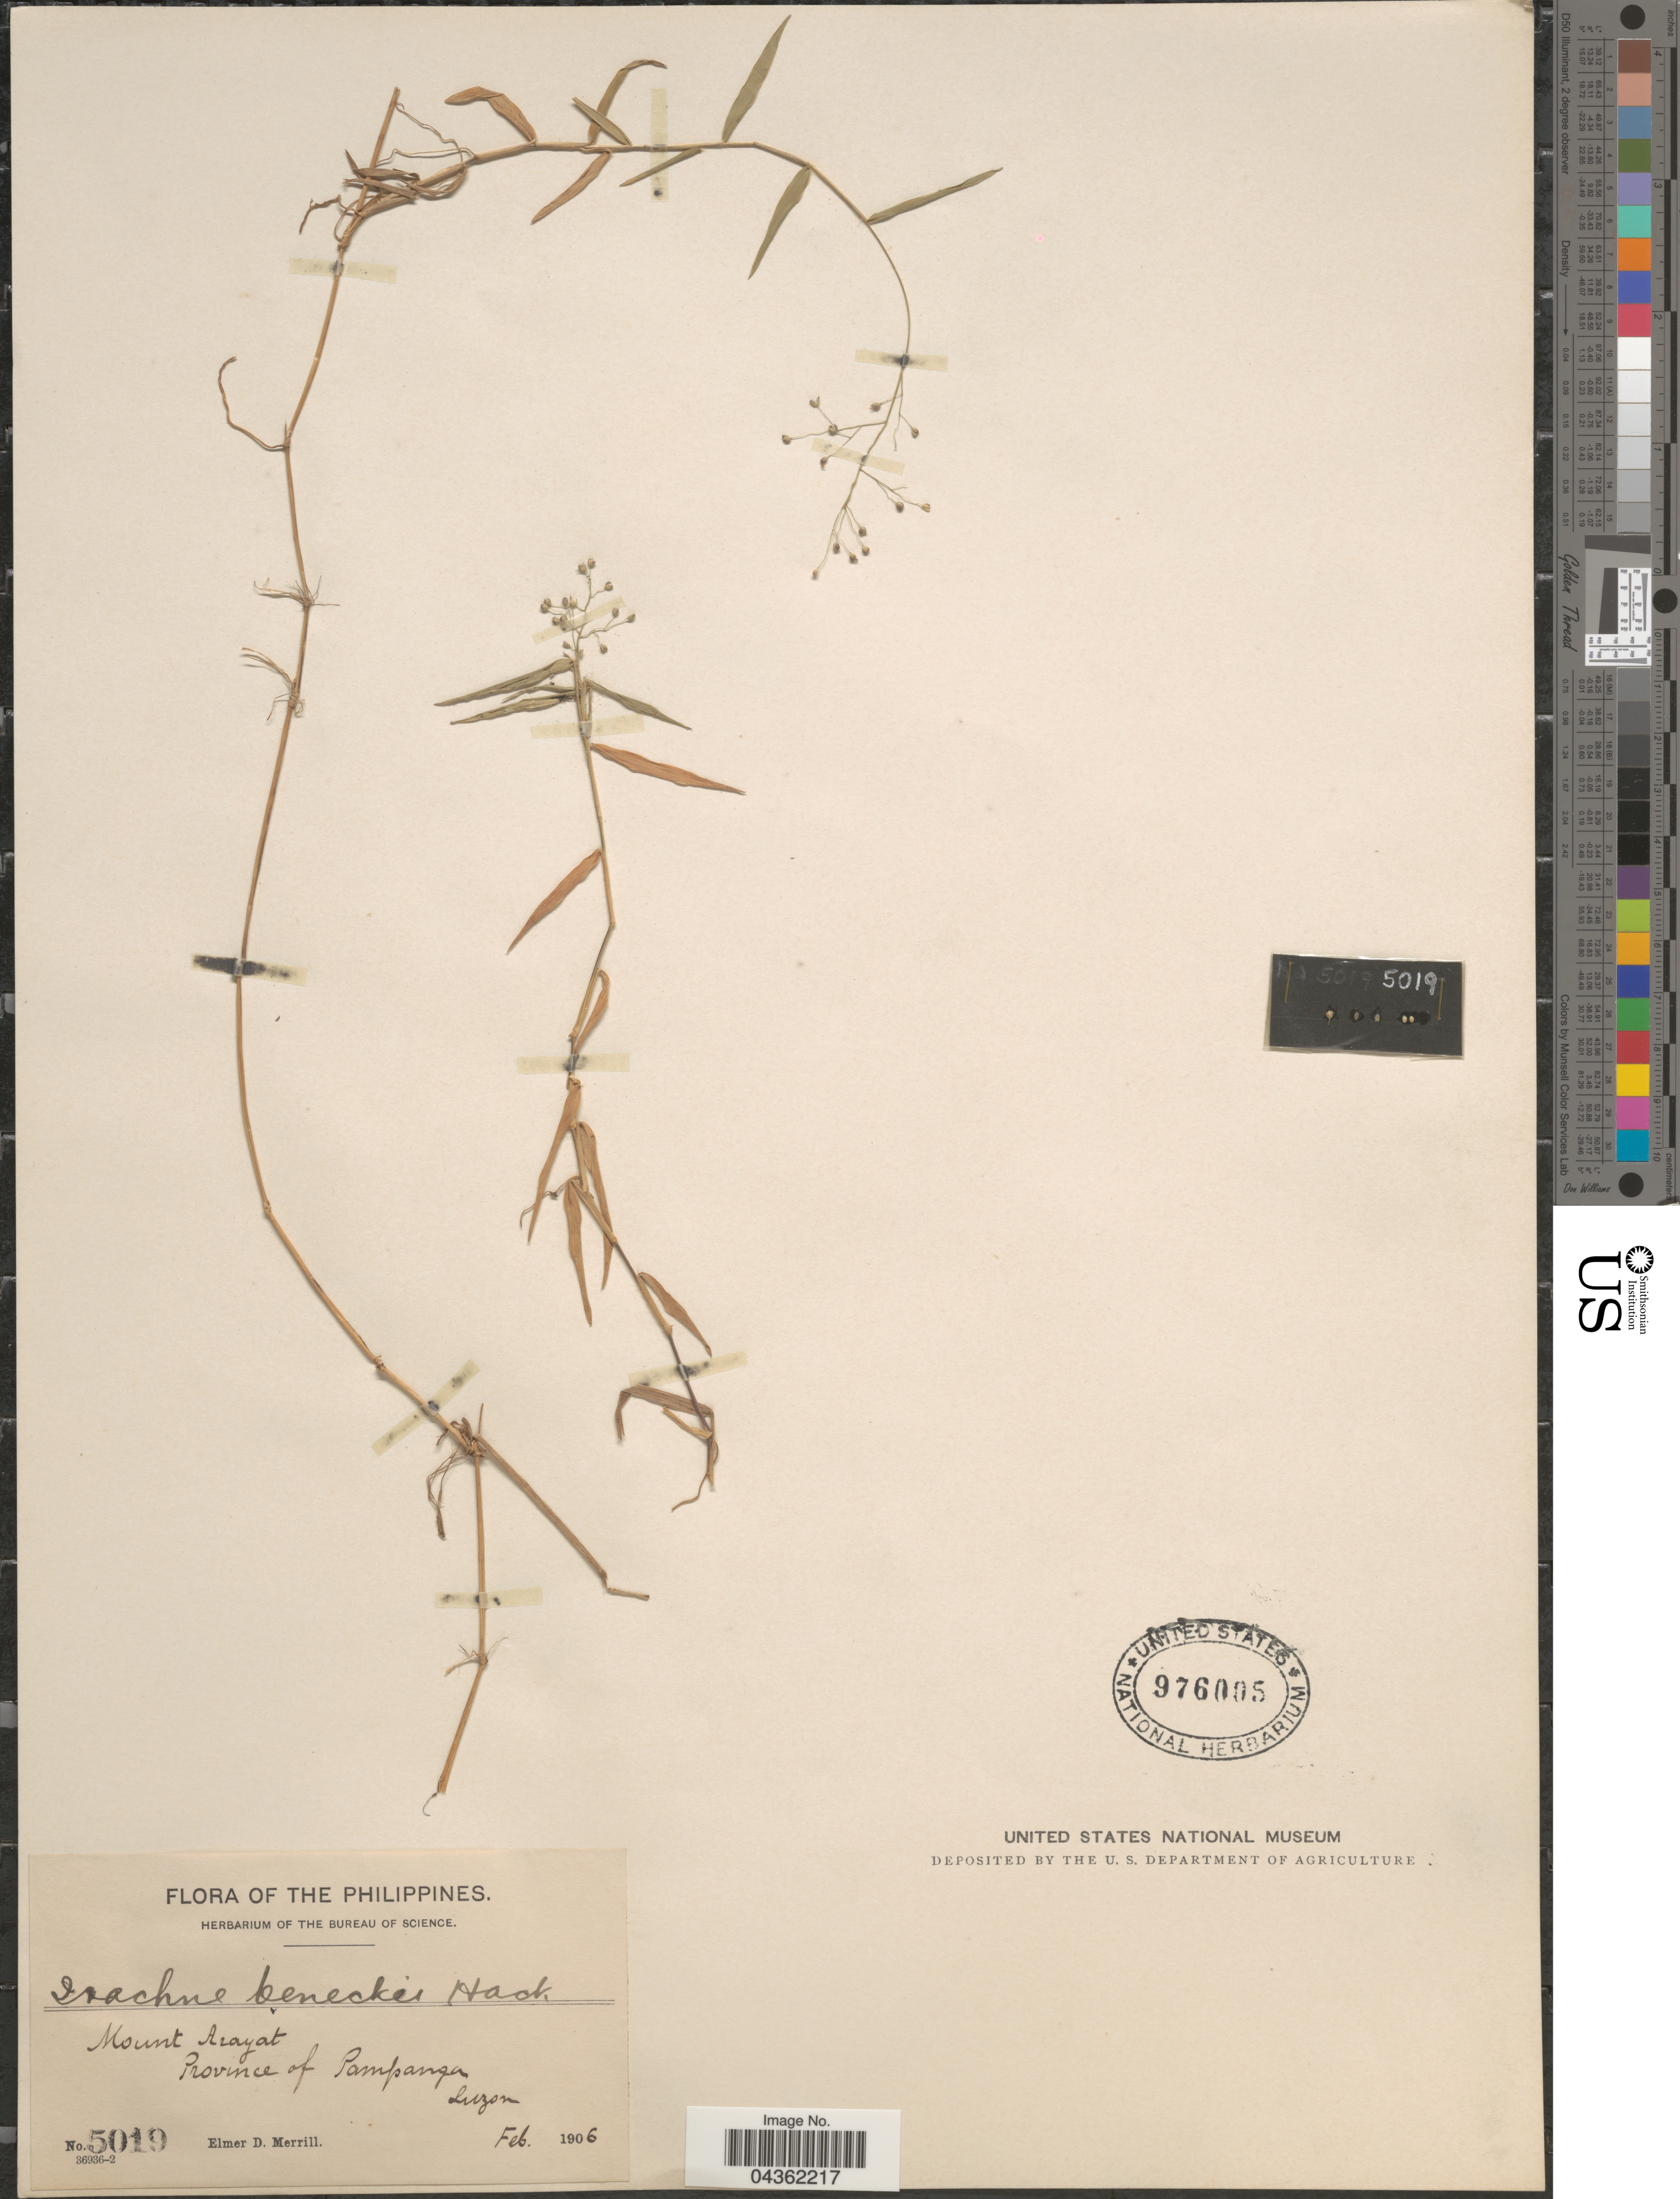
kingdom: Plantae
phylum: Tracheophyta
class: Liliopsida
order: Poales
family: Poaceae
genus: Isachne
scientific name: Isachne clarkei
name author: Hook. f.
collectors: E. D. Merrill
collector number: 5019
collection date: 1906-02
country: Philippines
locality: Mount Arayat. Province of Pampanga, Luzon.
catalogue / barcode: US 976005